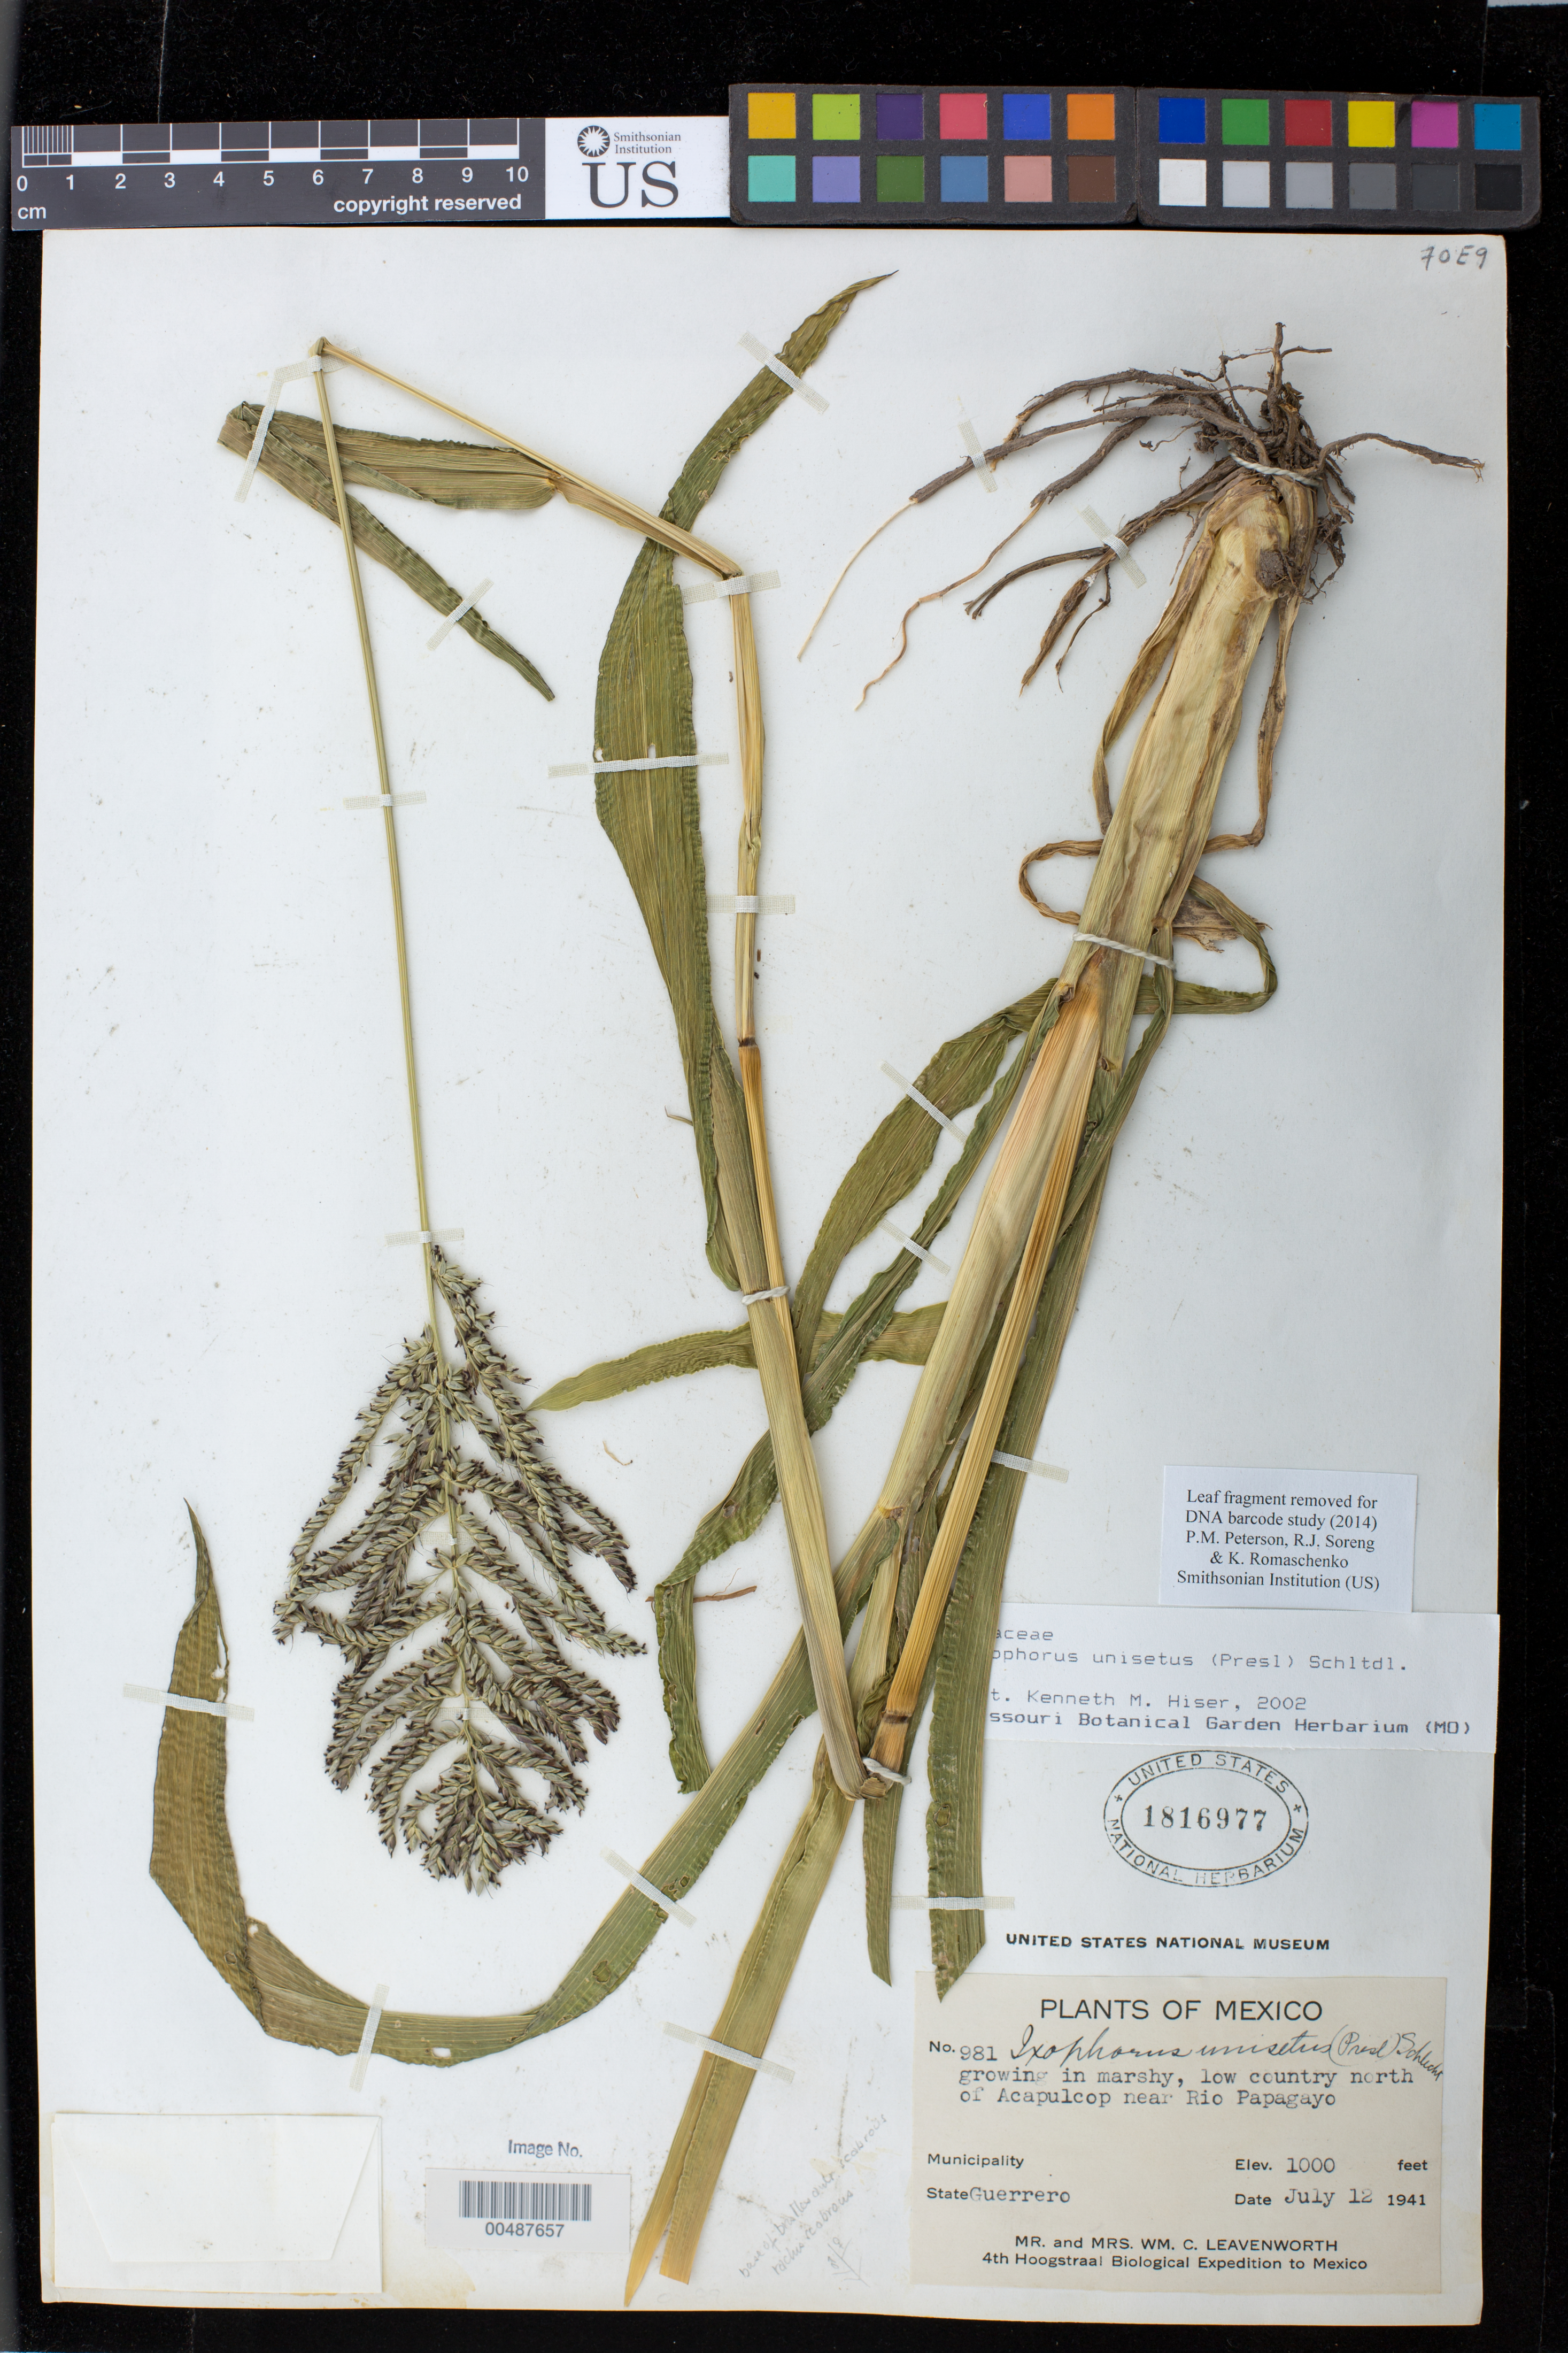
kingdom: Plantae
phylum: Tracheophyta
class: Liliopsida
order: Poales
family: Poaceae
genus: Ixophorus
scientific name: Ixophorus unisetus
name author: (J. Presl) Schltdl.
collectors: W. C. Leavenworth & Leavenworth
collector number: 981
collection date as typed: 12 Jul 1941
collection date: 1941-07-12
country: Mexico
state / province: Guerrero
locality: Low country N of Acapulco near Rio Papagayo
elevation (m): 305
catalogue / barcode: US 1816977